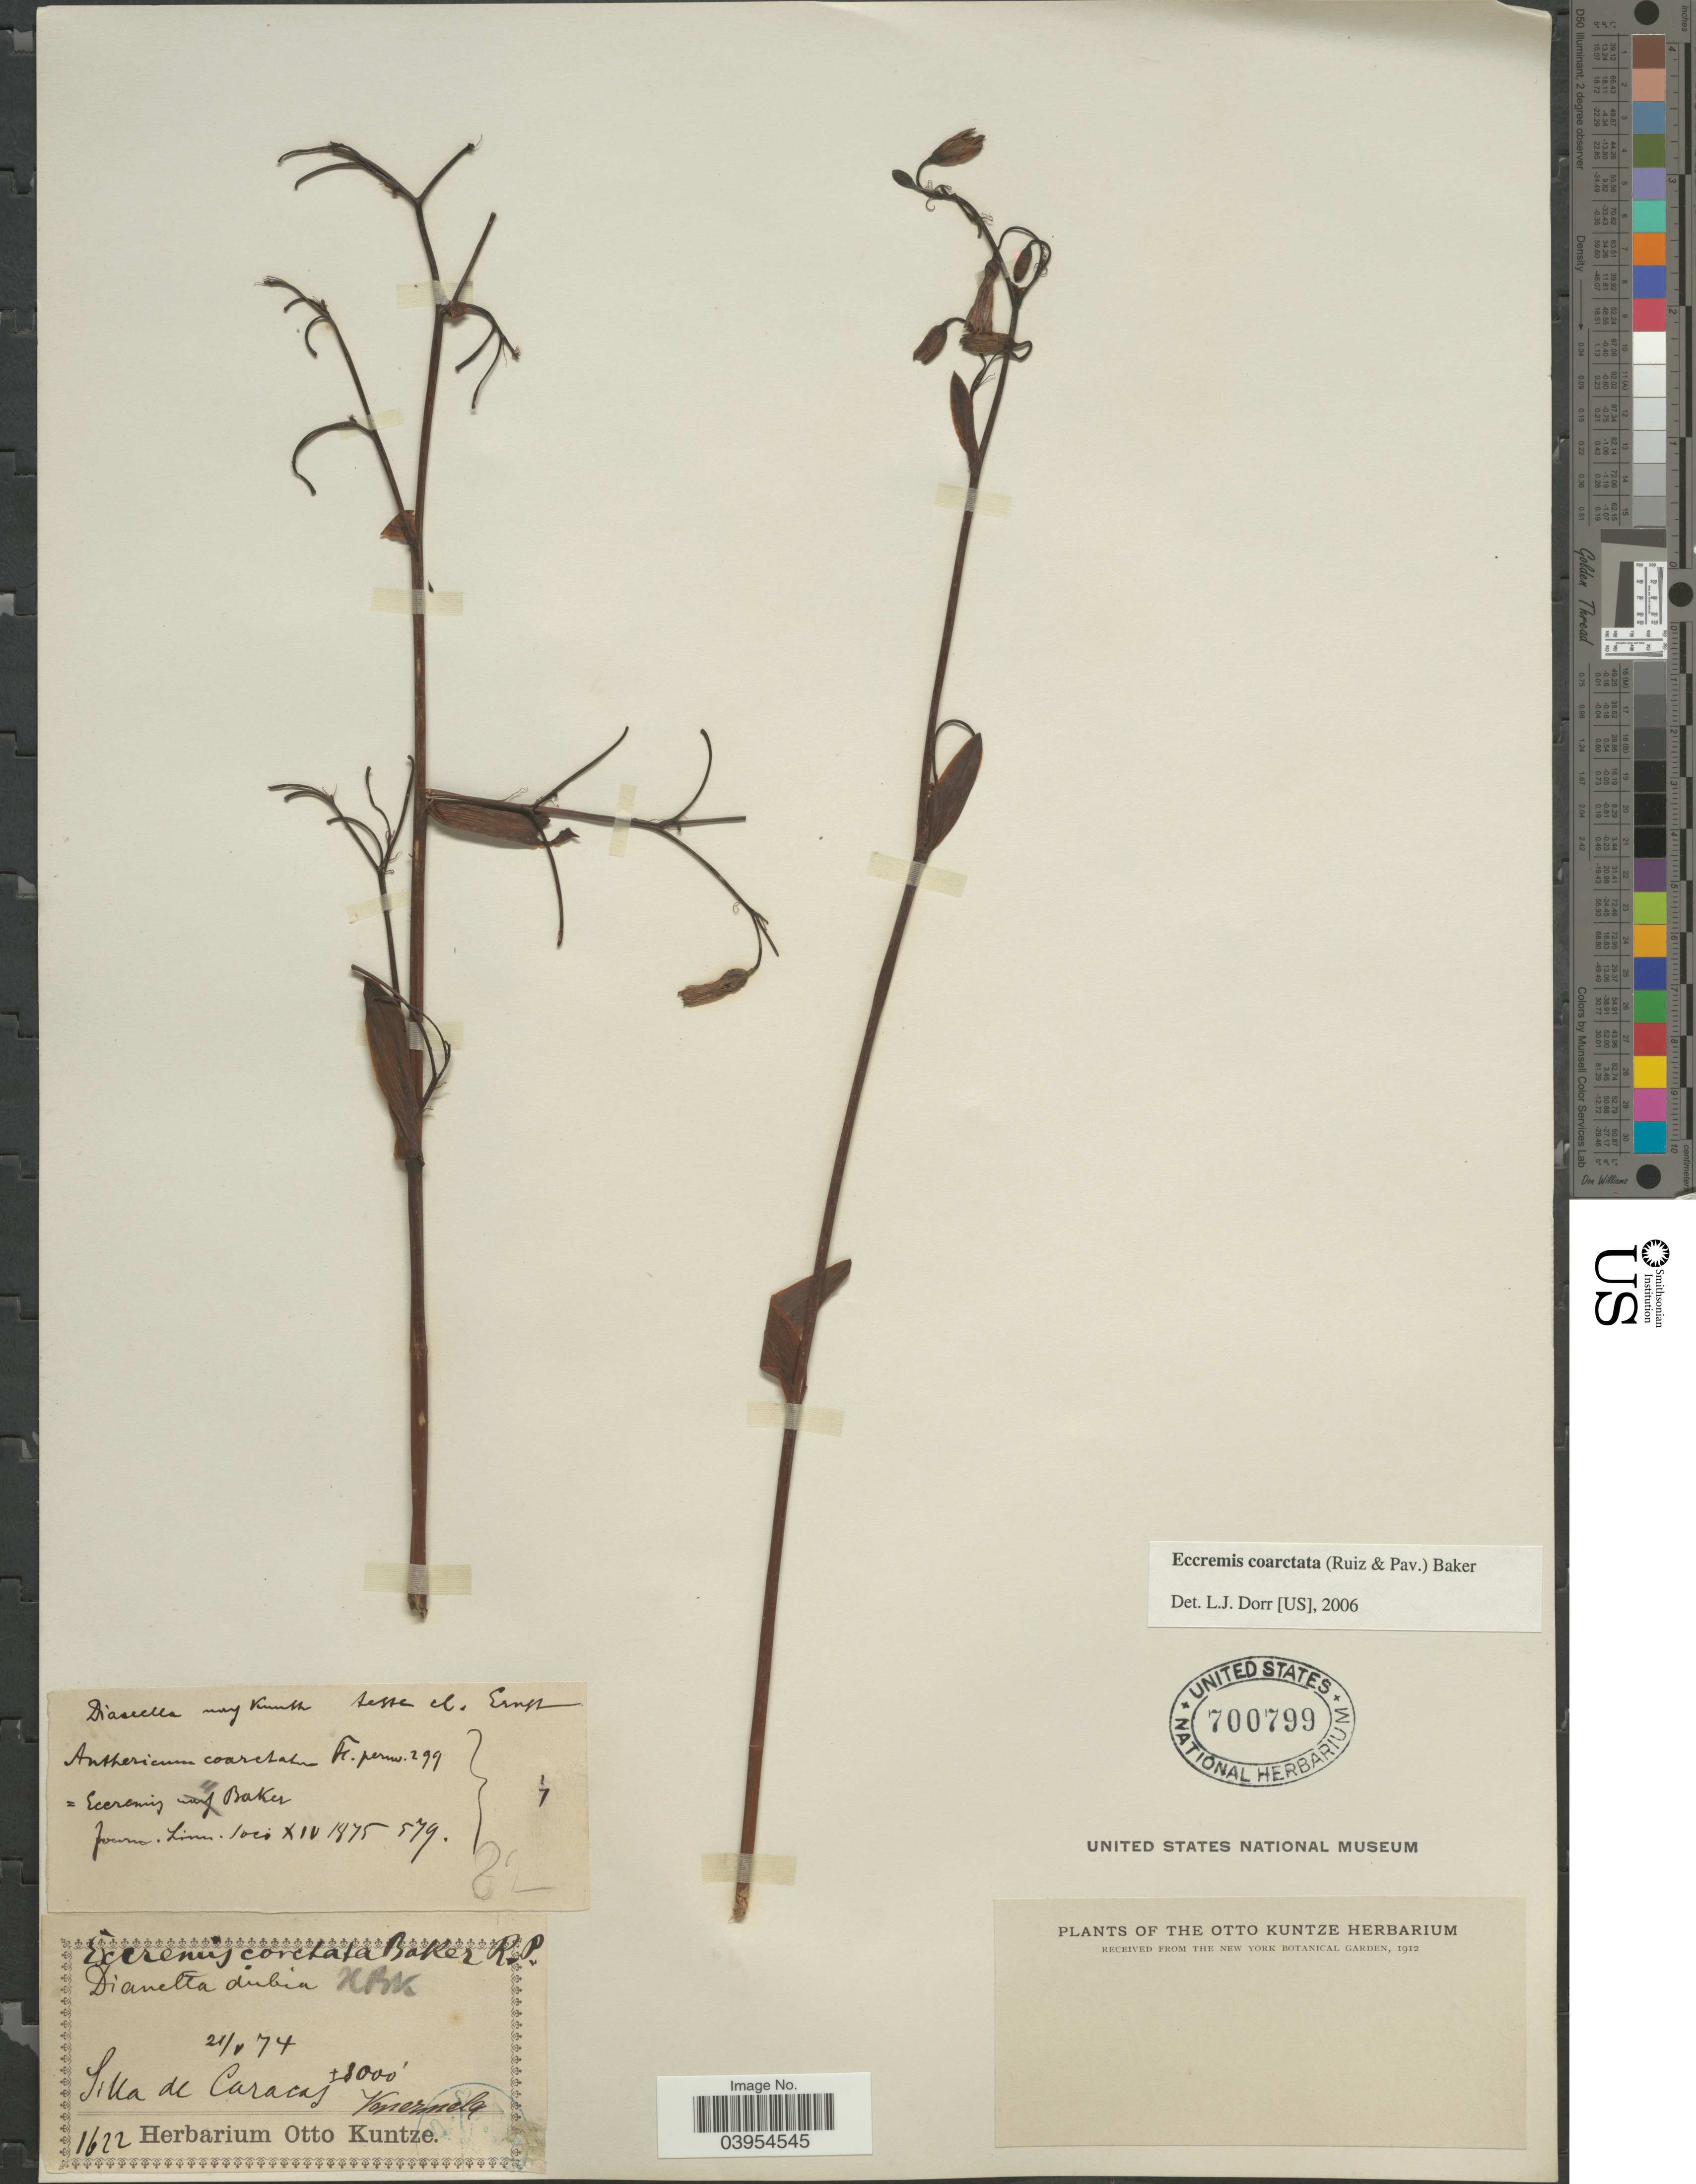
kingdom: Plantae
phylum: Tracheophyta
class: Liliopsida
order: Asparagales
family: Asphodelaceae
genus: Eccremis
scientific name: Eccremis coarctata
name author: Baker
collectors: ex herb. Otto Kuntze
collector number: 1622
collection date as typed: Transcribed d/m/y: 21/1/74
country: Venezuela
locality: Silla de Caracas.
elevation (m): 2438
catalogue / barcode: US 700799